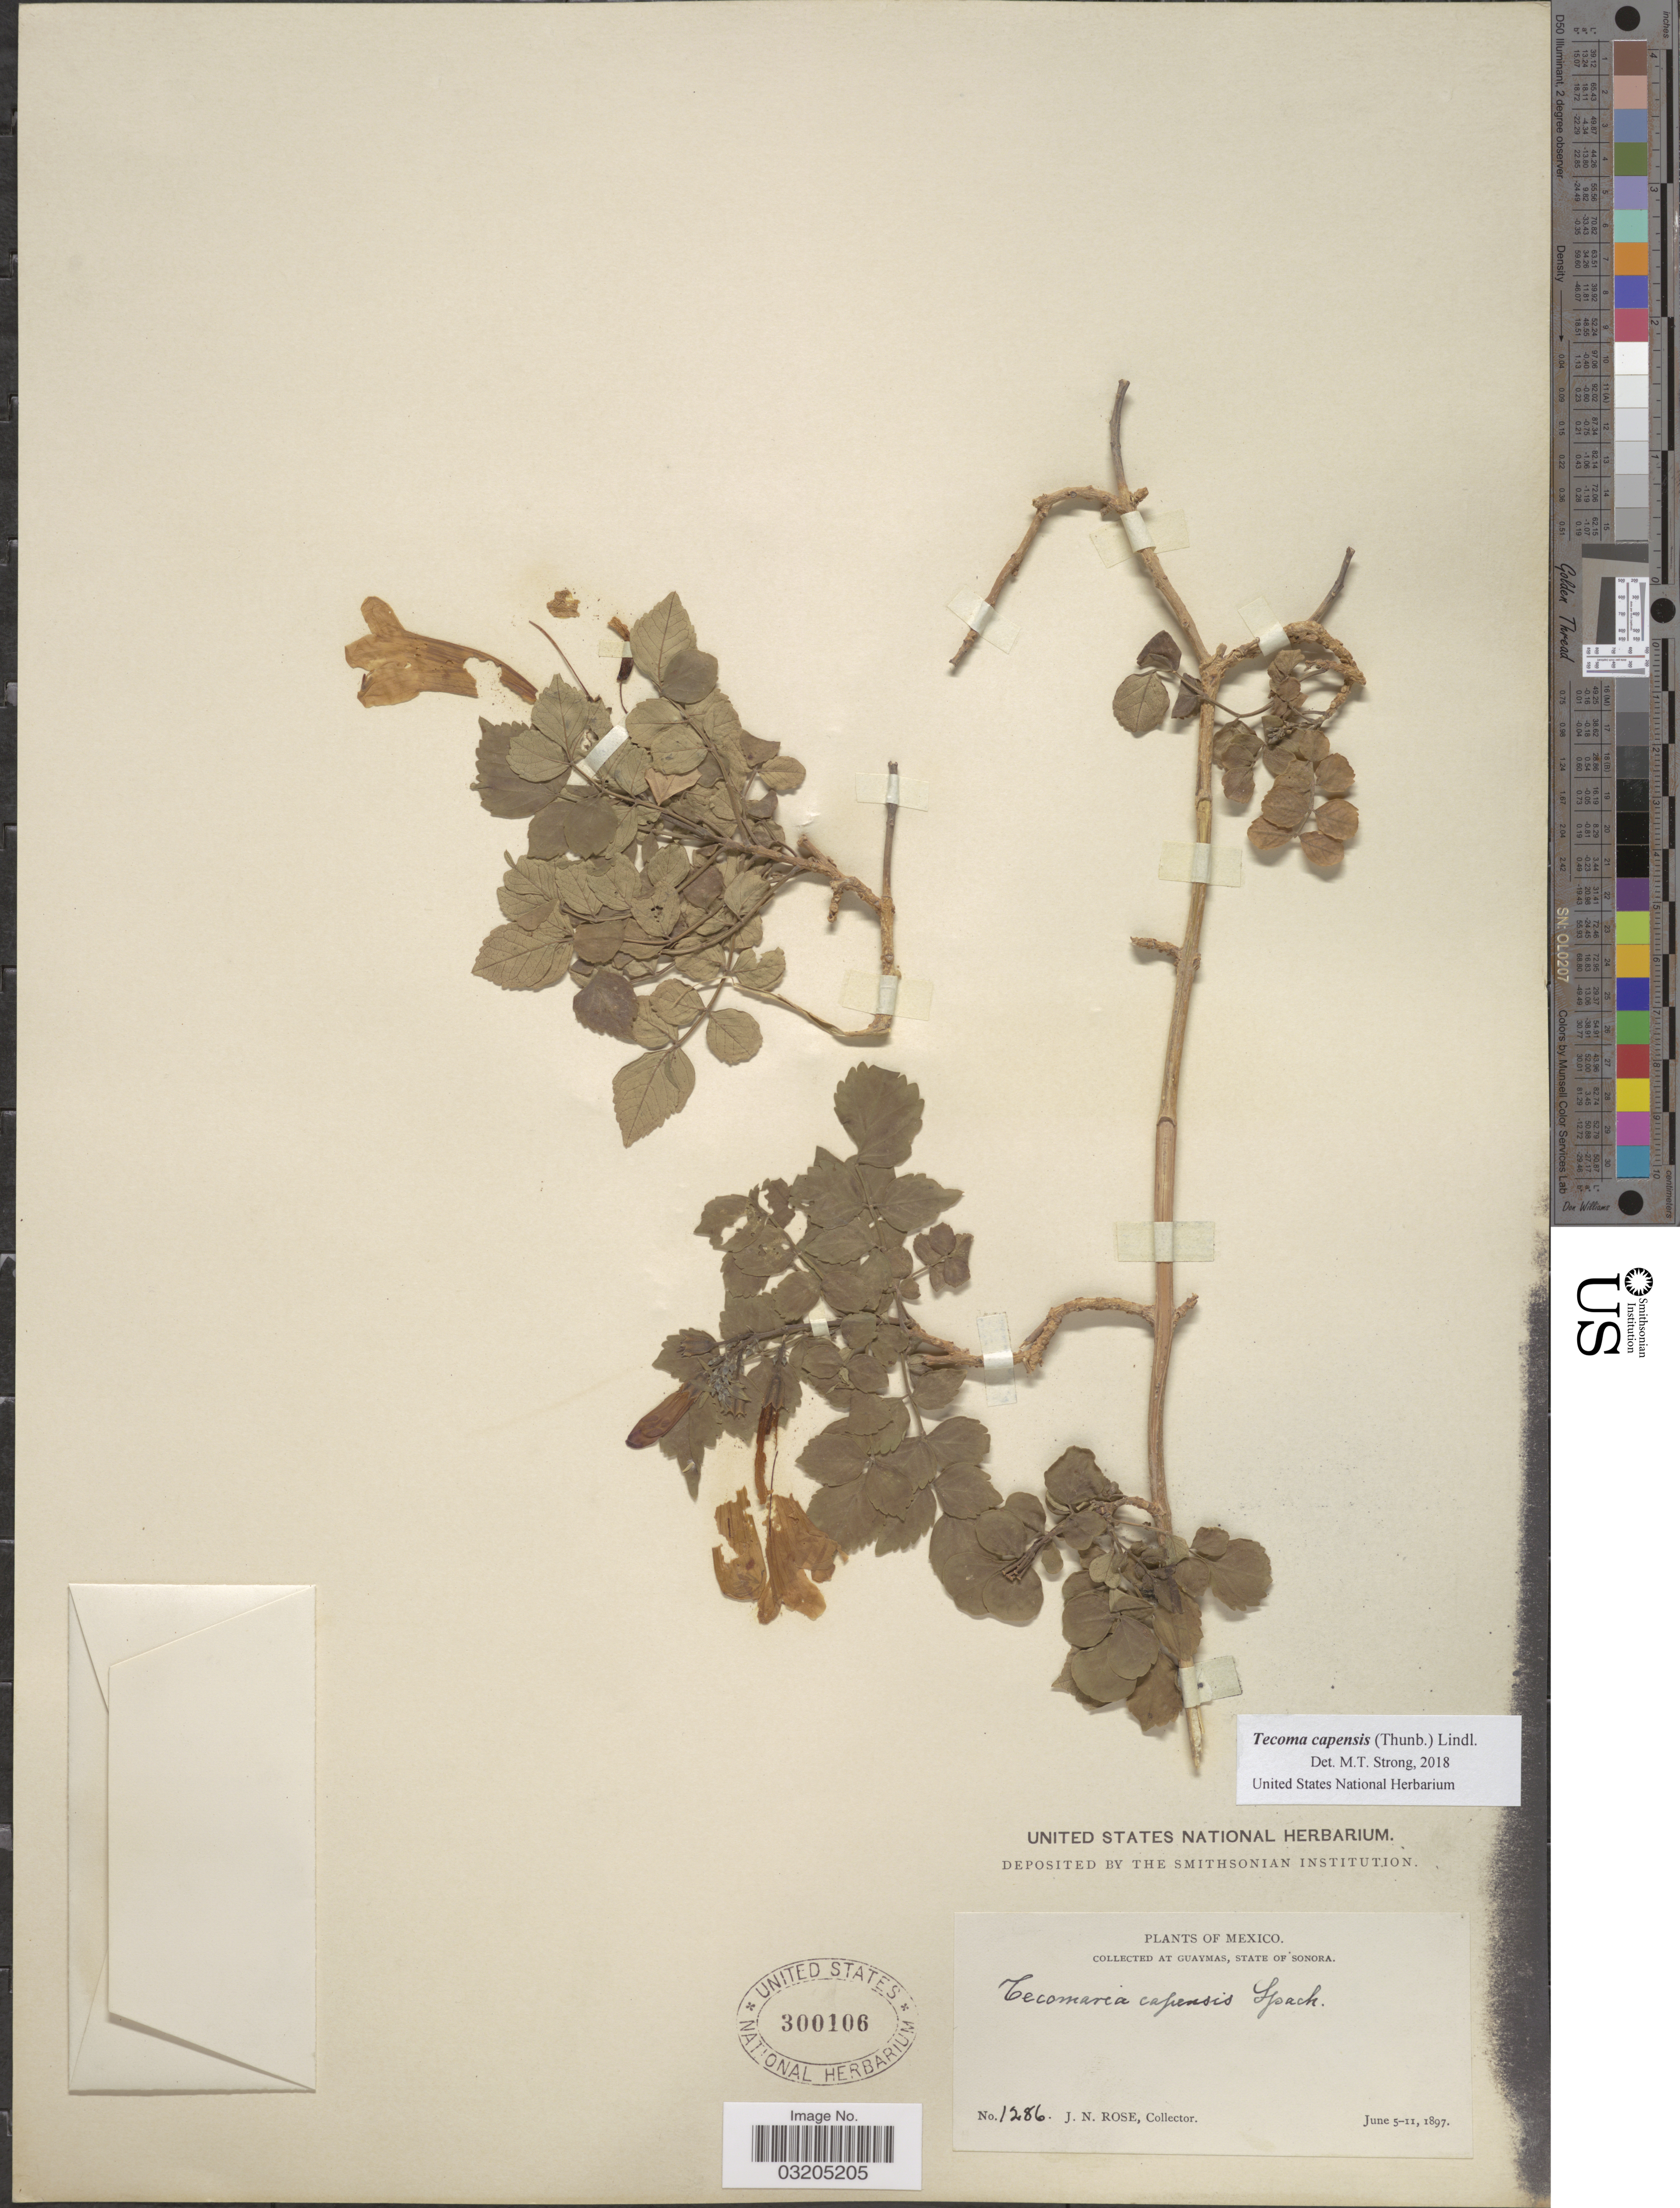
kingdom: Plantae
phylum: Tracheophyta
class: Magnoliopsida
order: Lamiales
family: Bignoniaceae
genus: Tecoma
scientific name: Tecoma capensis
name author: (Thunb.) Lindl.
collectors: J. N. Rose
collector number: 1286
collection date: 1897-06-05/1897-06-11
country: Mexico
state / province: Sonora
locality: At Guaymas.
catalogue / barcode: US 300106